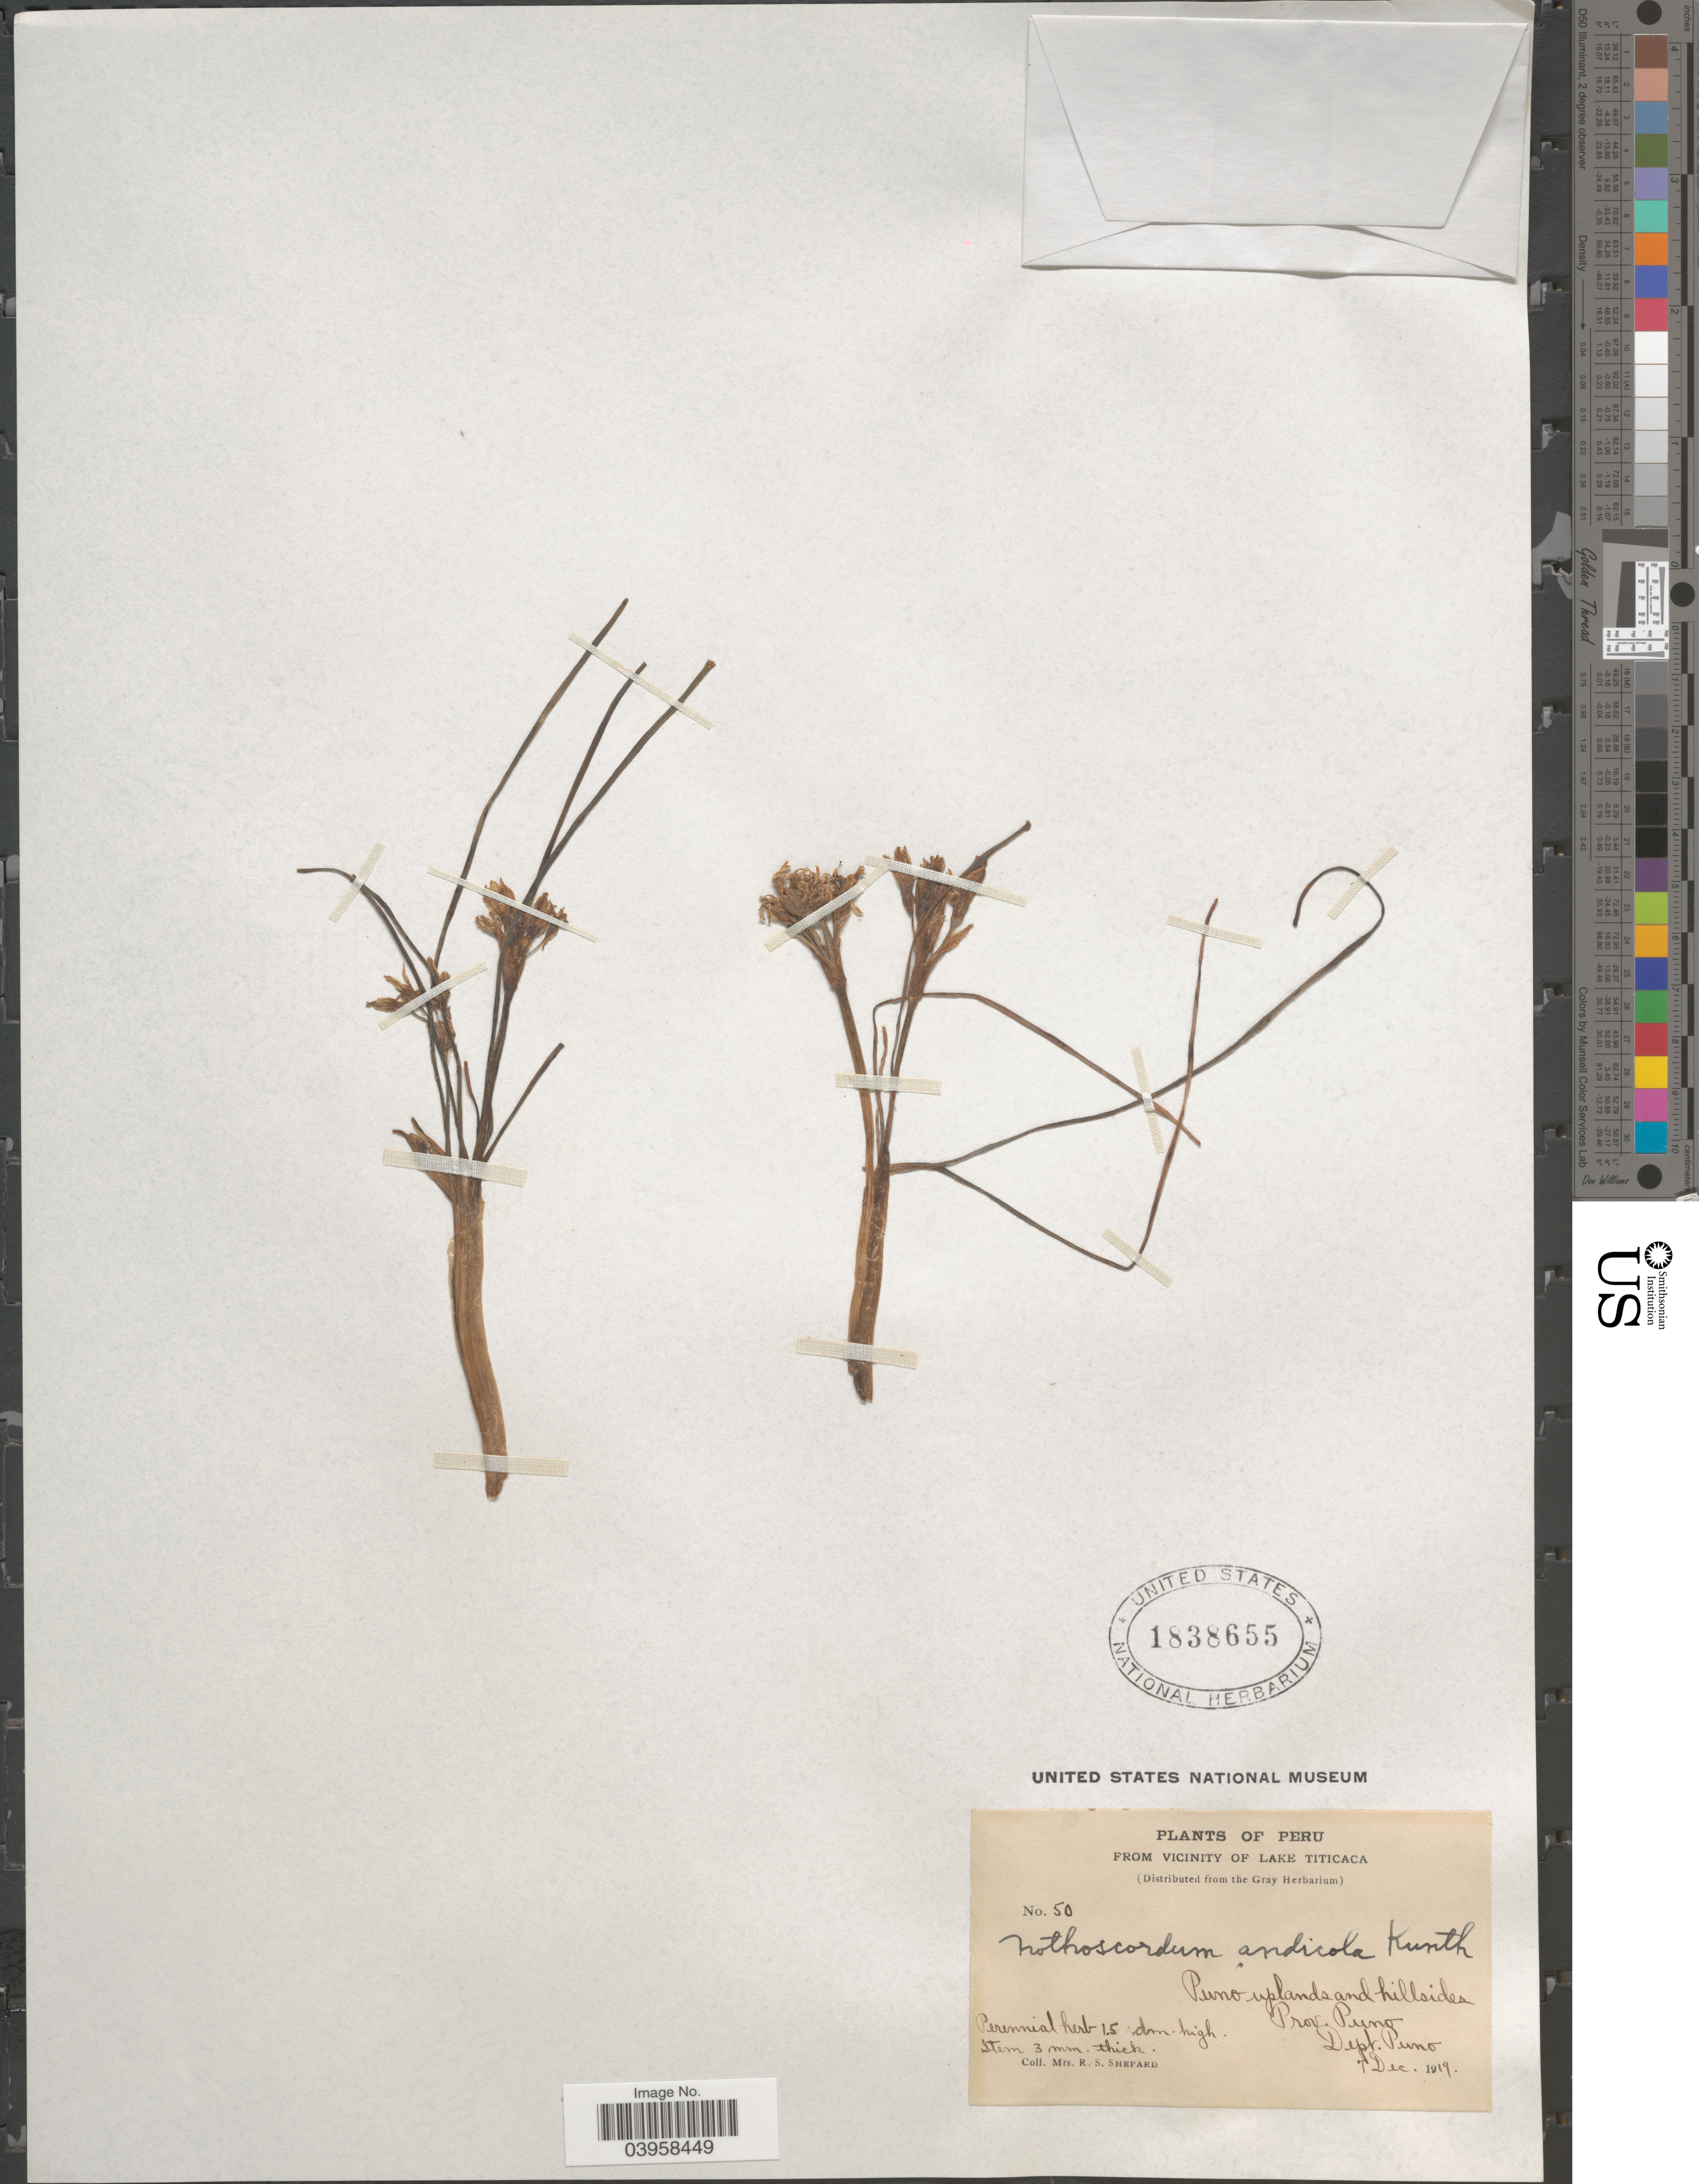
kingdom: Plantae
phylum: Tracheophyta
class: Liliopsida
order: Asparagales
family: Amaryllidaceae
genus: Nothoscordum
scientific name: Nothoscordum andicola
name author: Kunth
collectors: R. Shepard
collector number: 50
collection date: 1919-12-07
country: Peru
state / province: Puno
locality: Vicinity of Lake Titicaca. Puno uplands and hillsides. Dept. Puno.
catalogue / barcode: US 1838655